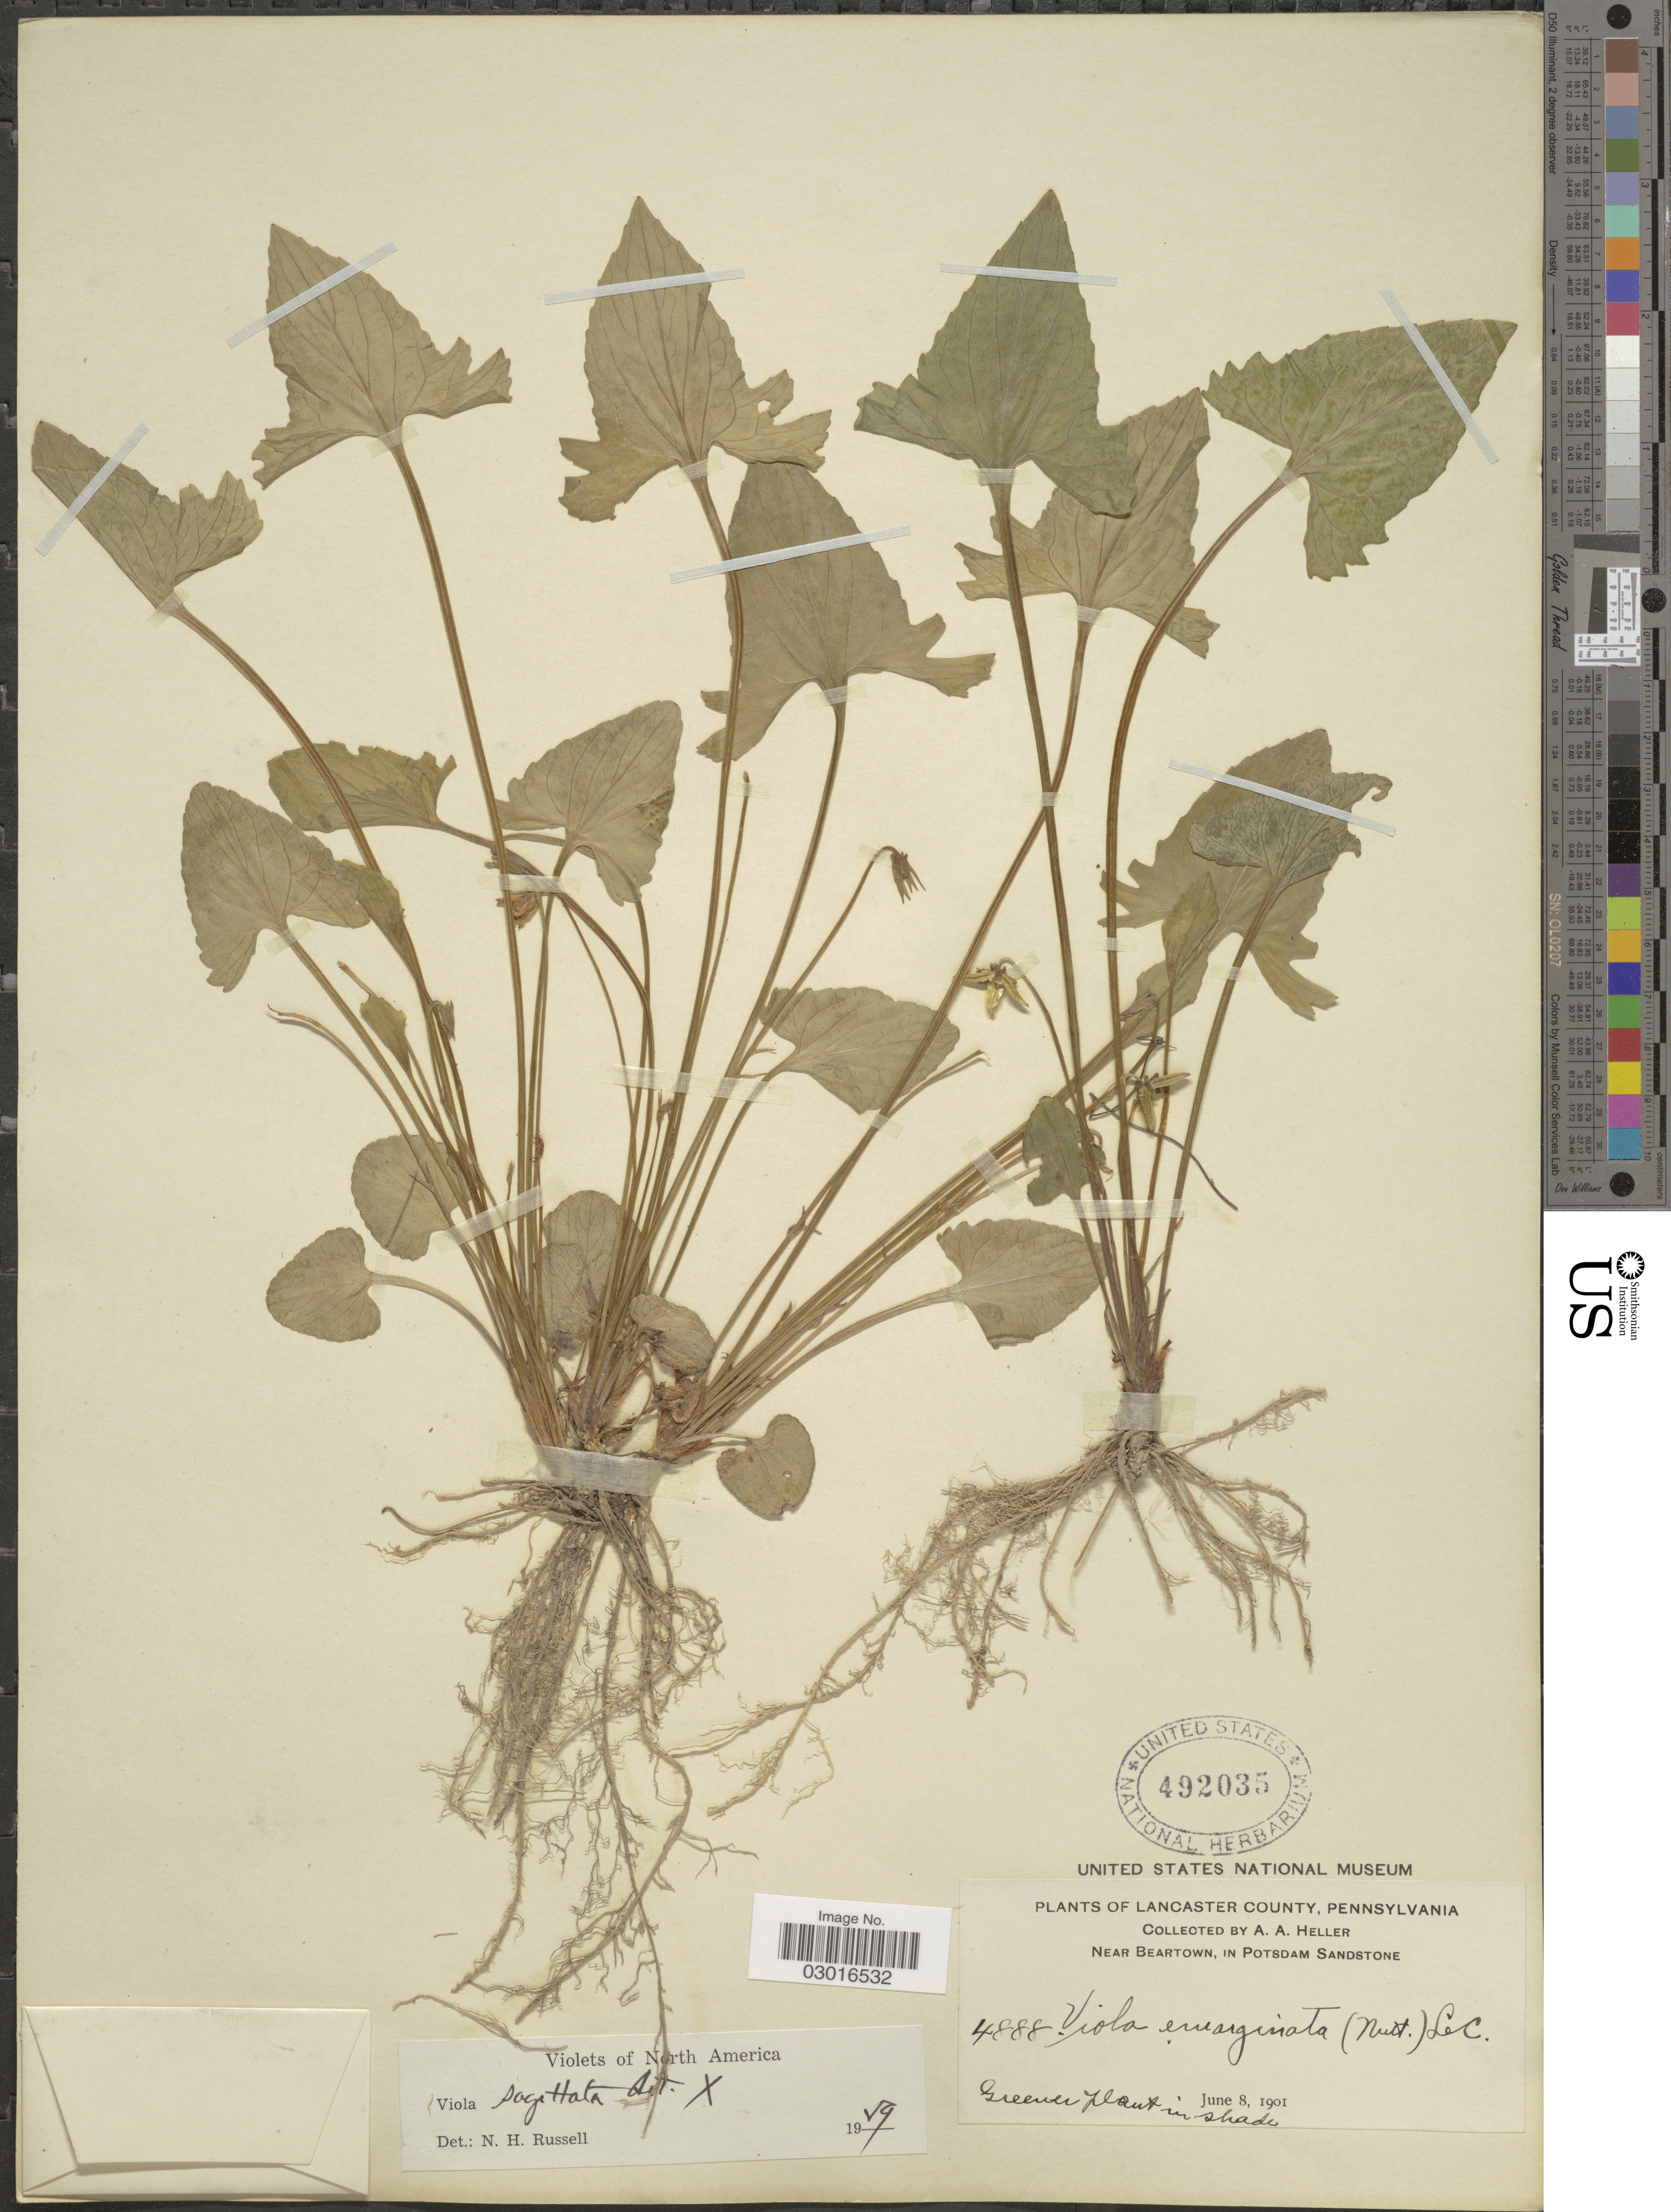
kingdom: Plantae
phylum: Tracheophyta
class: Magnoliopsida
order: Malpighiales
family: Violaceae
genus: Viola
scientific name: Viola sagittata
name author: Aiton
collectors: A. A. Heller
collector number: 4888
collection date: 1901-06-08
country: United States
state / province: Pennsylvania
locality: Lancaster County. Near Beartown, in Potsdam Sandstone.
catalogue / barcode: US 492035